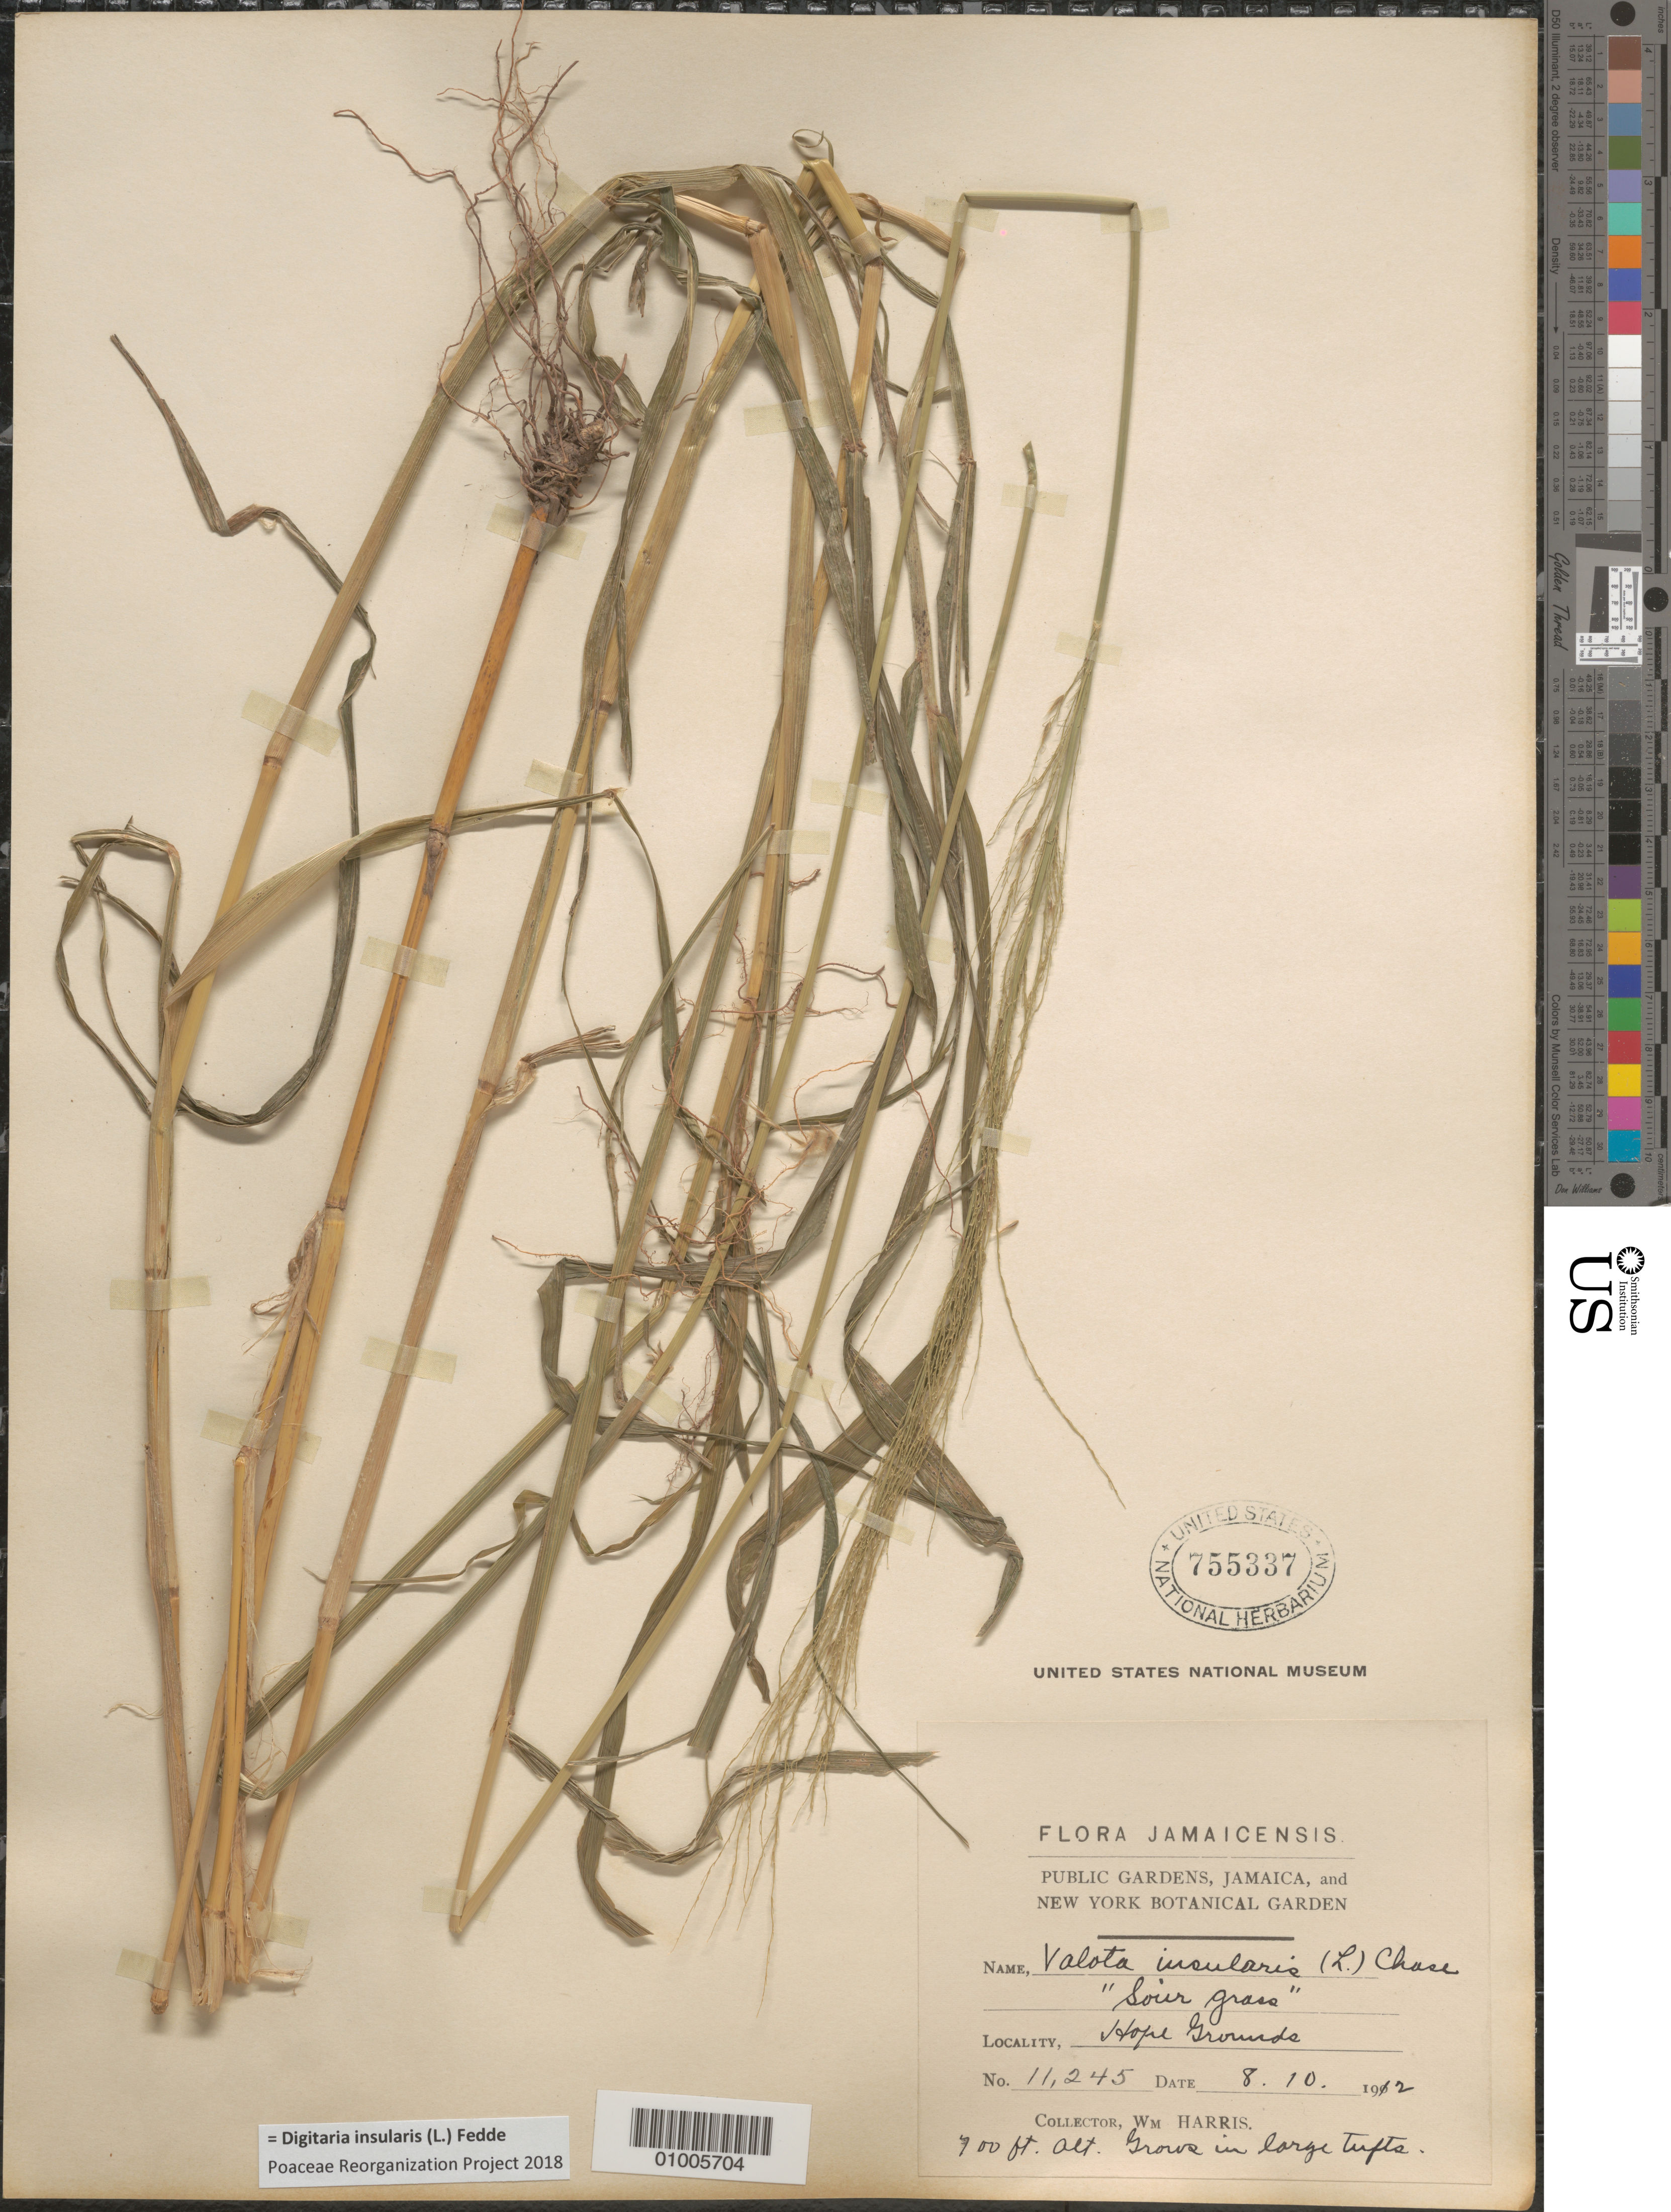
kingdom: Plantae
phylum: Tracheophyta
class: Liliopsida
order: Poales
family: Poaceae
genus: Digitaria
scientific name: Digitaria insularis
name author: (L.) Mez ex Ekman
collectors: W. H. Harris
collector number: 11245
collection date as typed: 08 Oct 1902 or 10 Aug 1902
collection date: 1902-08-10 or 1902-10-08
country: Jamaica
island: Jamaica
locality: Hope Gardens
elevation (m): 213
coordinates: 0 N, 0 E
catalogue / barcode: US 755337